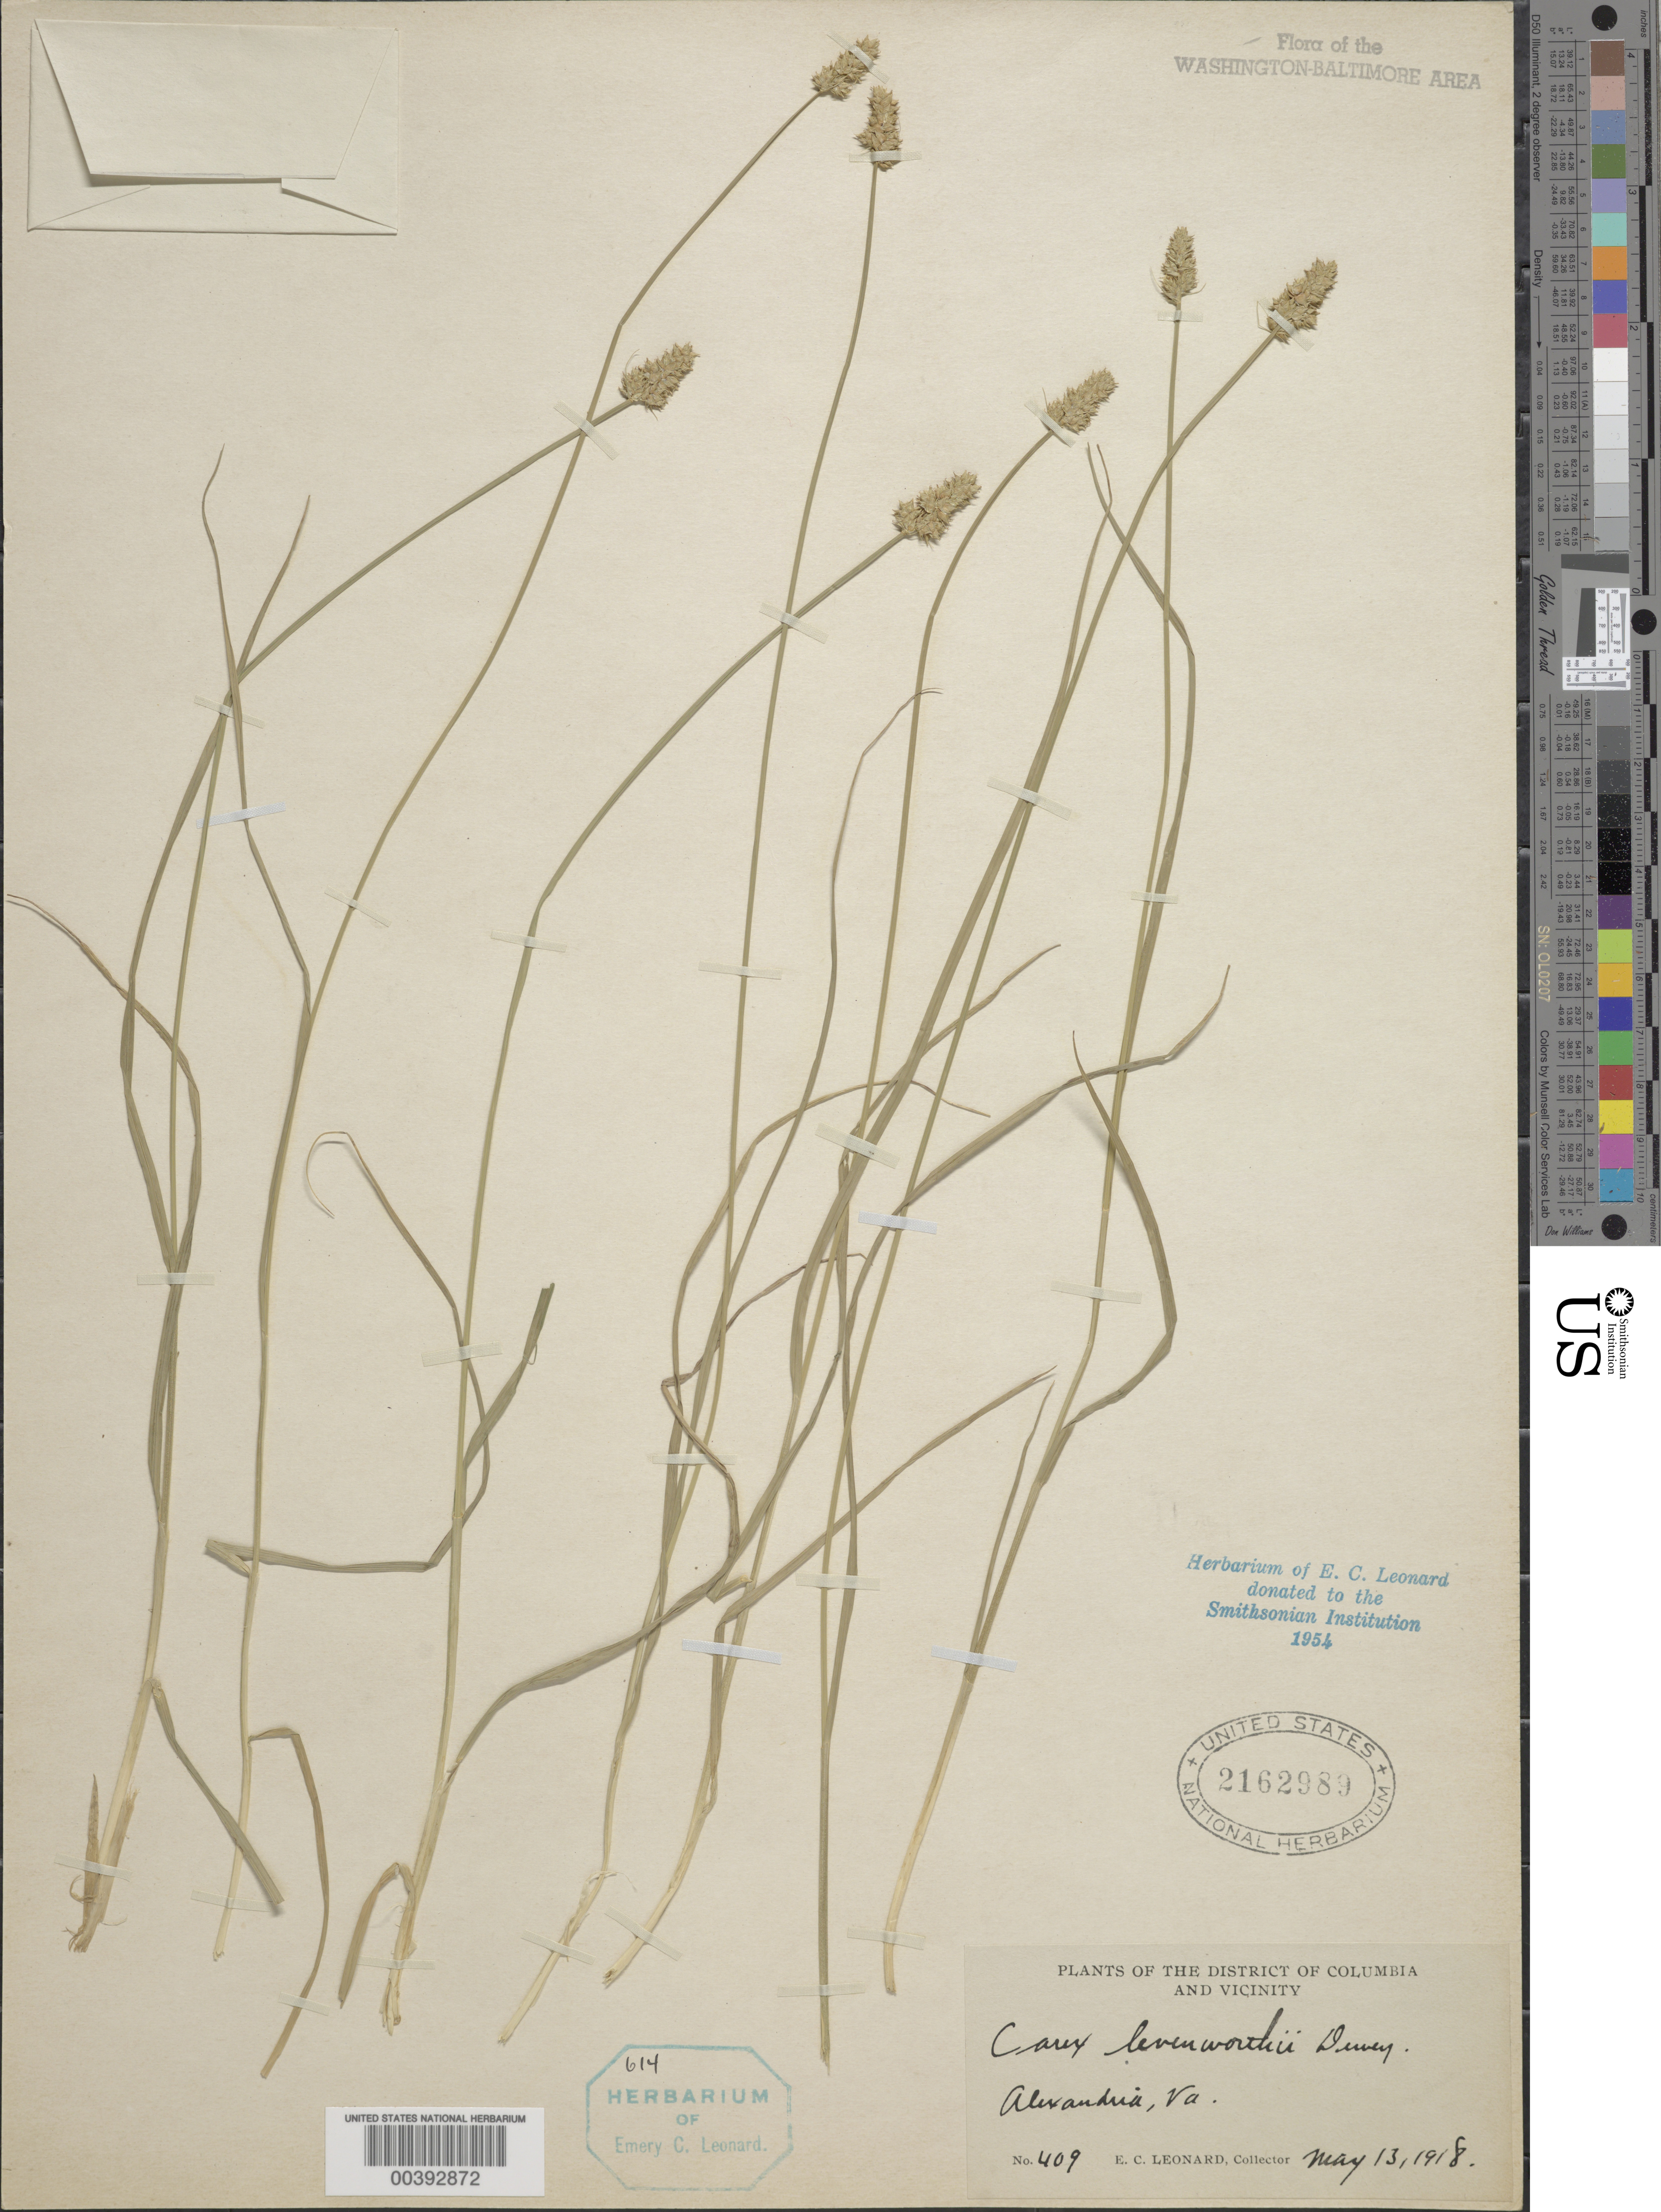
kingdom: Plantae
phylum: Tracheophyta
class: Liliopsida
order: Poales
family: Cyperaceae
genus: Carex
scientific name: Carex leavenworthii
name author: Dewey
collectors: E. C. Leonard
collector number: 409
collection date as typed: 13 May 1918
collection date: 1918-05-13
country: United States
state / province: Virginia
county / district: City of Alexandria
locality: Alexandria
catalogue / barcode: US 2162989